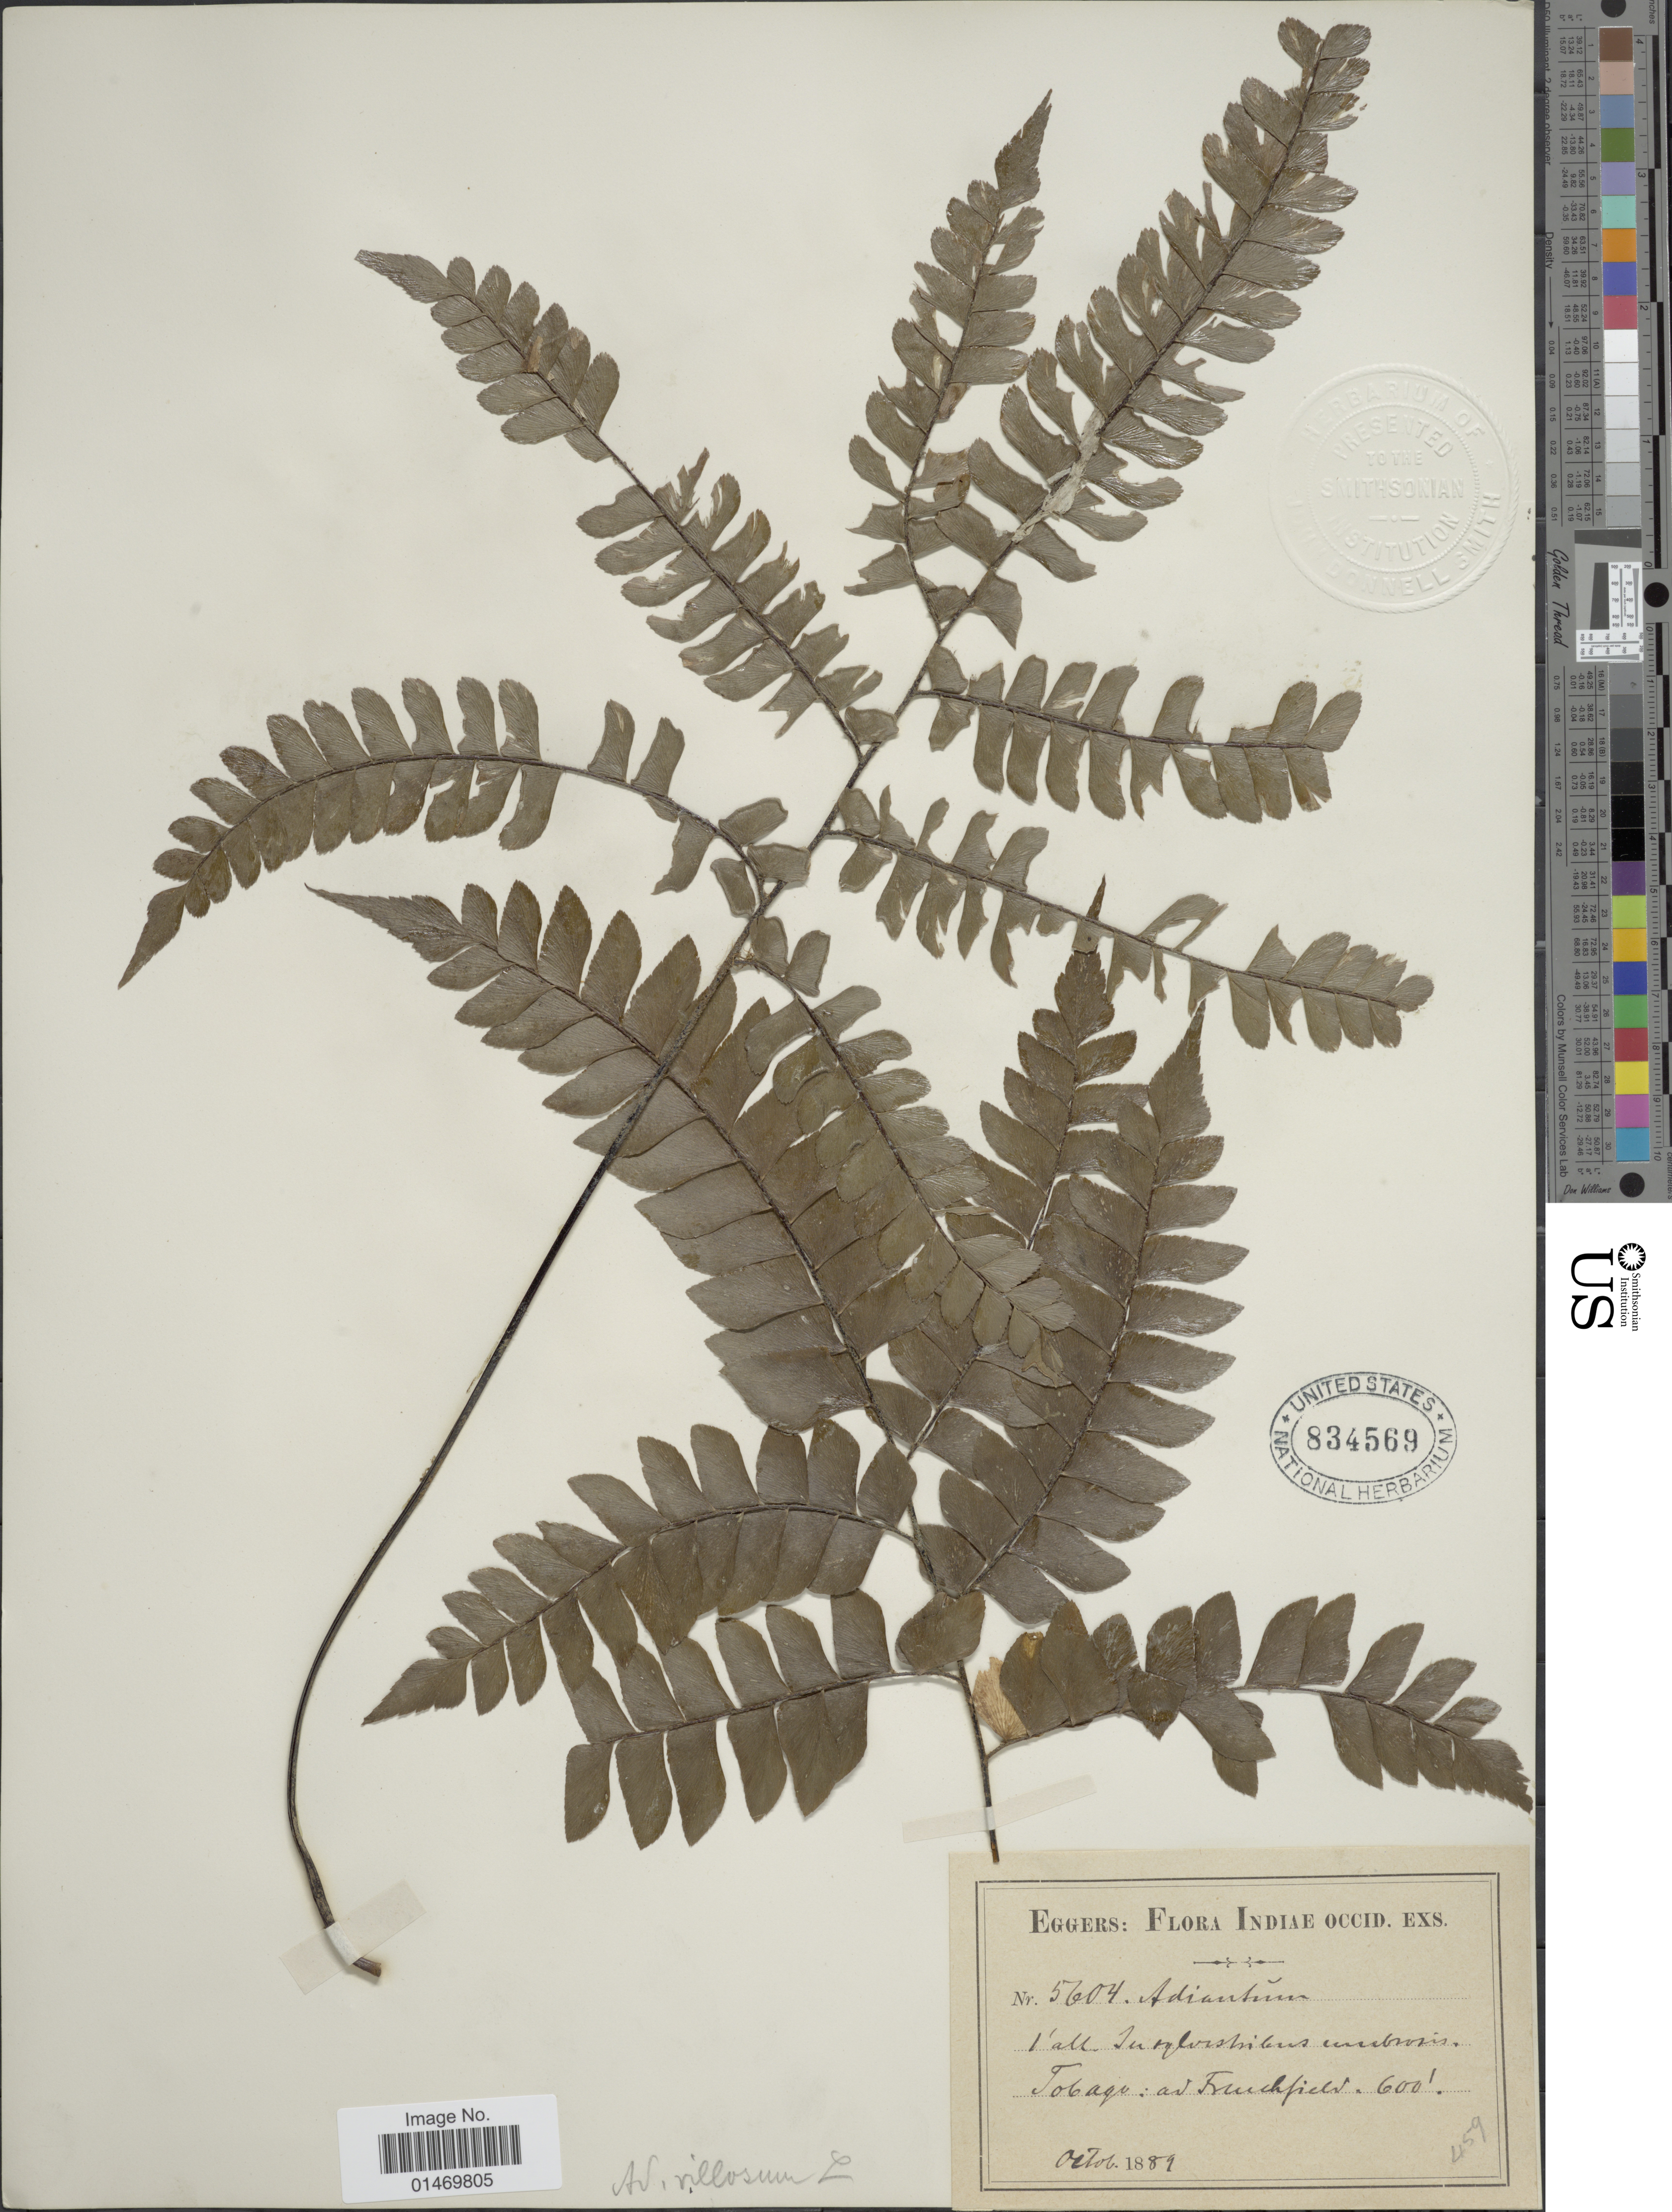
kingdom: Plantae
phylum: Tracheophyta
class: Polypodiopsida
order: Polypodiales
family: Pteridaceae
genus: Adiantum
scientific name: Adiantum villosum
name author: L.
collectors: -. Eggers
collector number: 5604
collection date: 1889-10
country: Trinidad and Tobago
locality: Tobago, ad Frenchfield. Indiae Occid. Exs.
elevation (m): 183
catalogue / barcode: US 834569